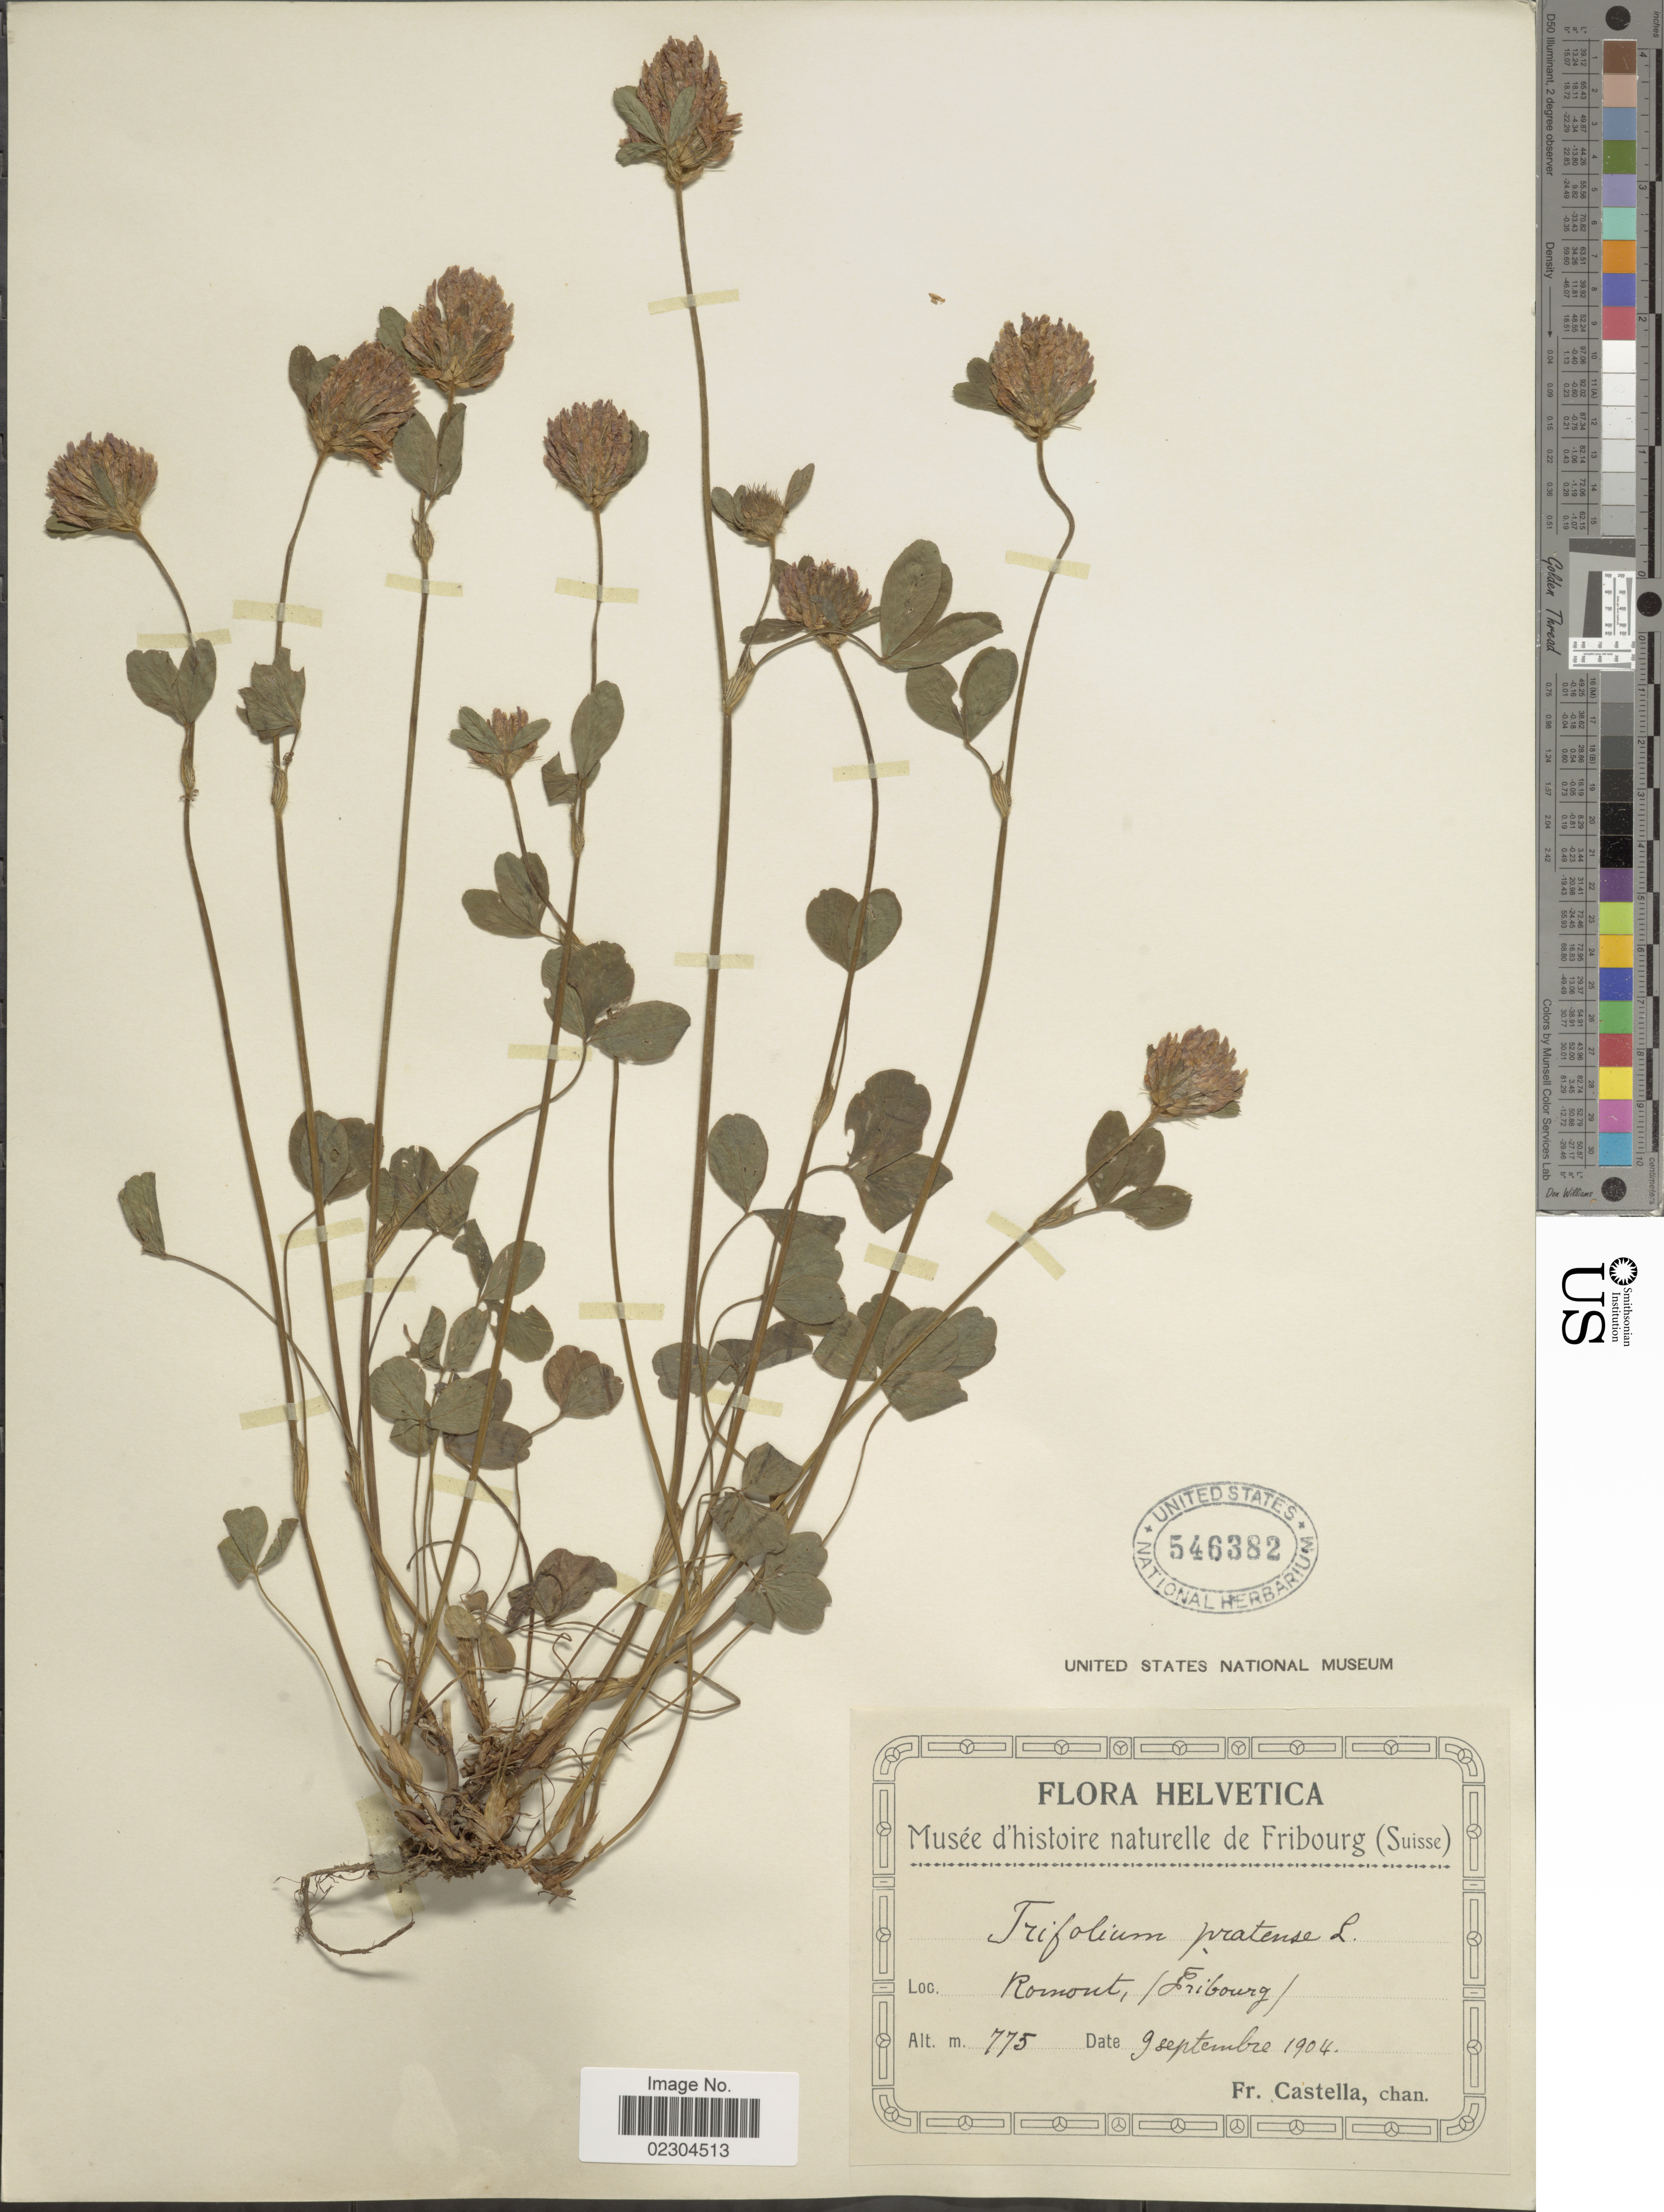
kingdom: Plantae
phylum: Tracheophyta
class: Magnoliopsida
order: Fabales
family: Fabaceae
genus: Trifolium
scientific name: Trifolium pratense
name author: L.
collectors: Fr. Castella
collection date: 1904-09-09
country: Switzerland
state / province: Fribourg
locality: Romont (Fribourg)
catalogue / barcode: US 5468382